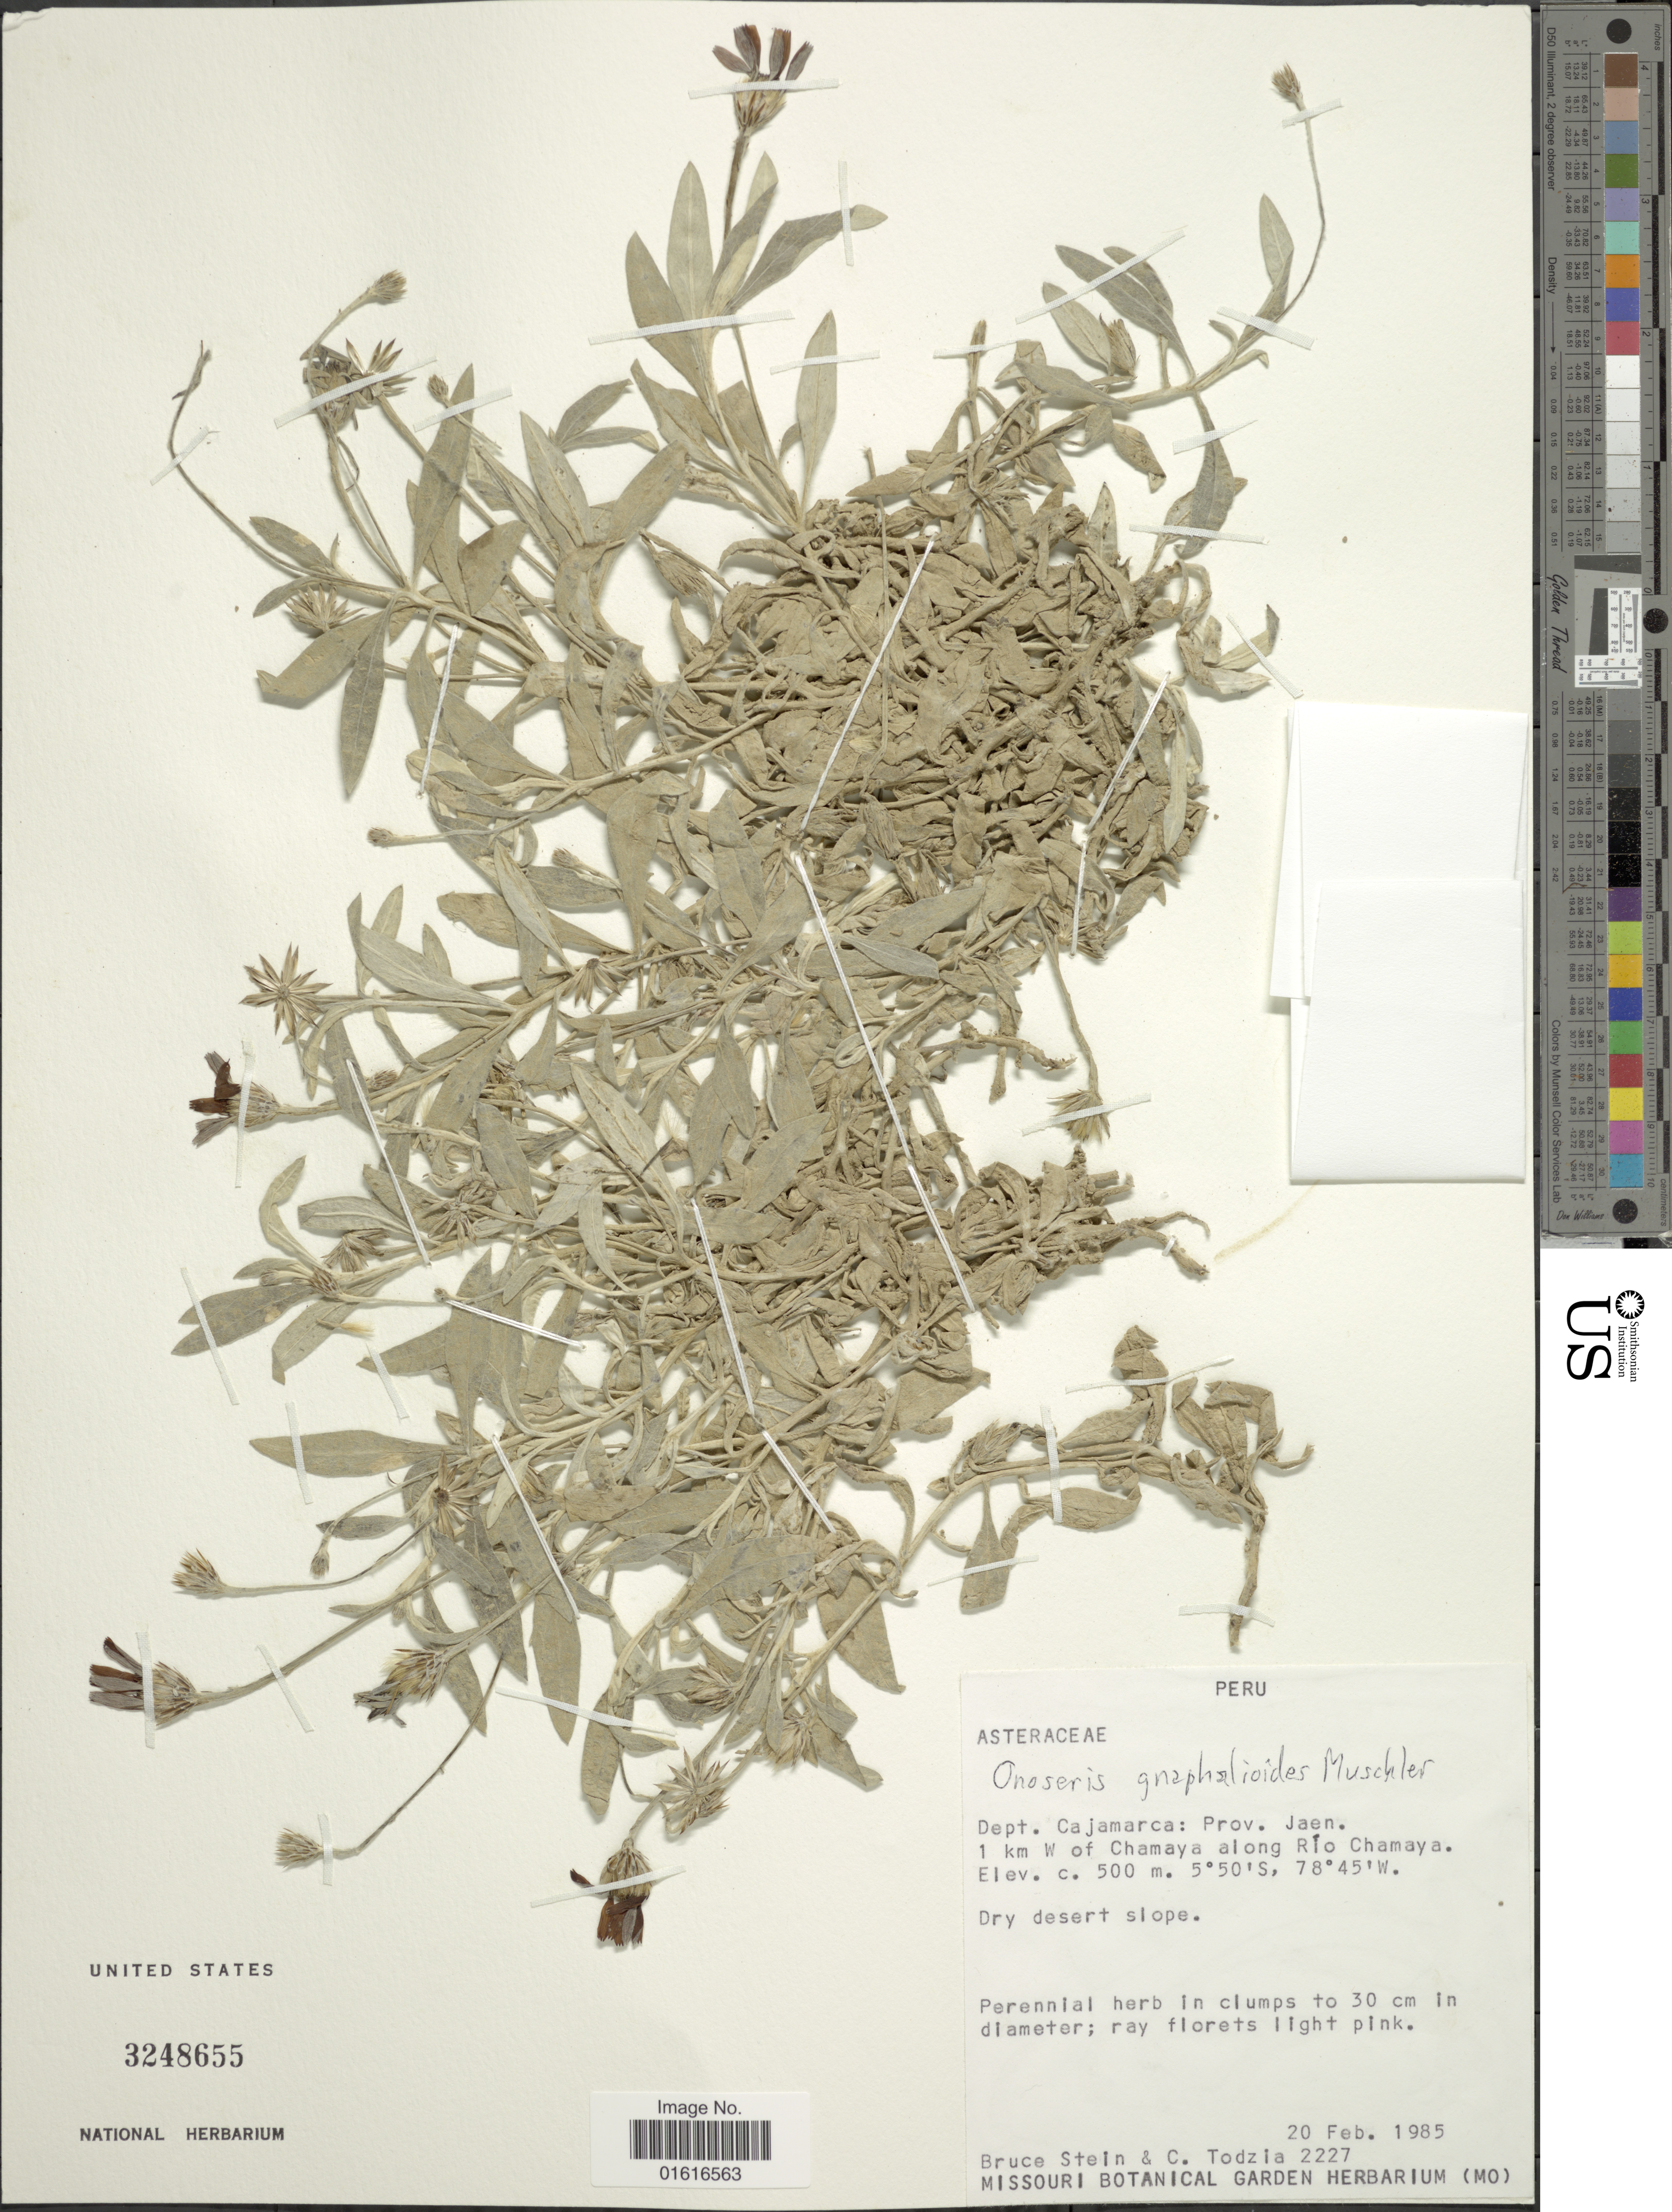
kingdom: Plantae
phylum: Tracheophyta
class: Magnoliopsida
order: Asterales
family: Asteraceae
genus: Onoseris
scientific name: Onoseris gnaphalioides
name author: Muschl.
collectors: B. A. Stein & C. A. Todzia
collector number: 2227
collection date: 1985-02-20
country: Peru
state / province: Cajamarca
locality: Prov. Jaen. 1 km W of Chamay along Rio Chamaya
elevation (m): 500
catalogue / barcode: US 3248655